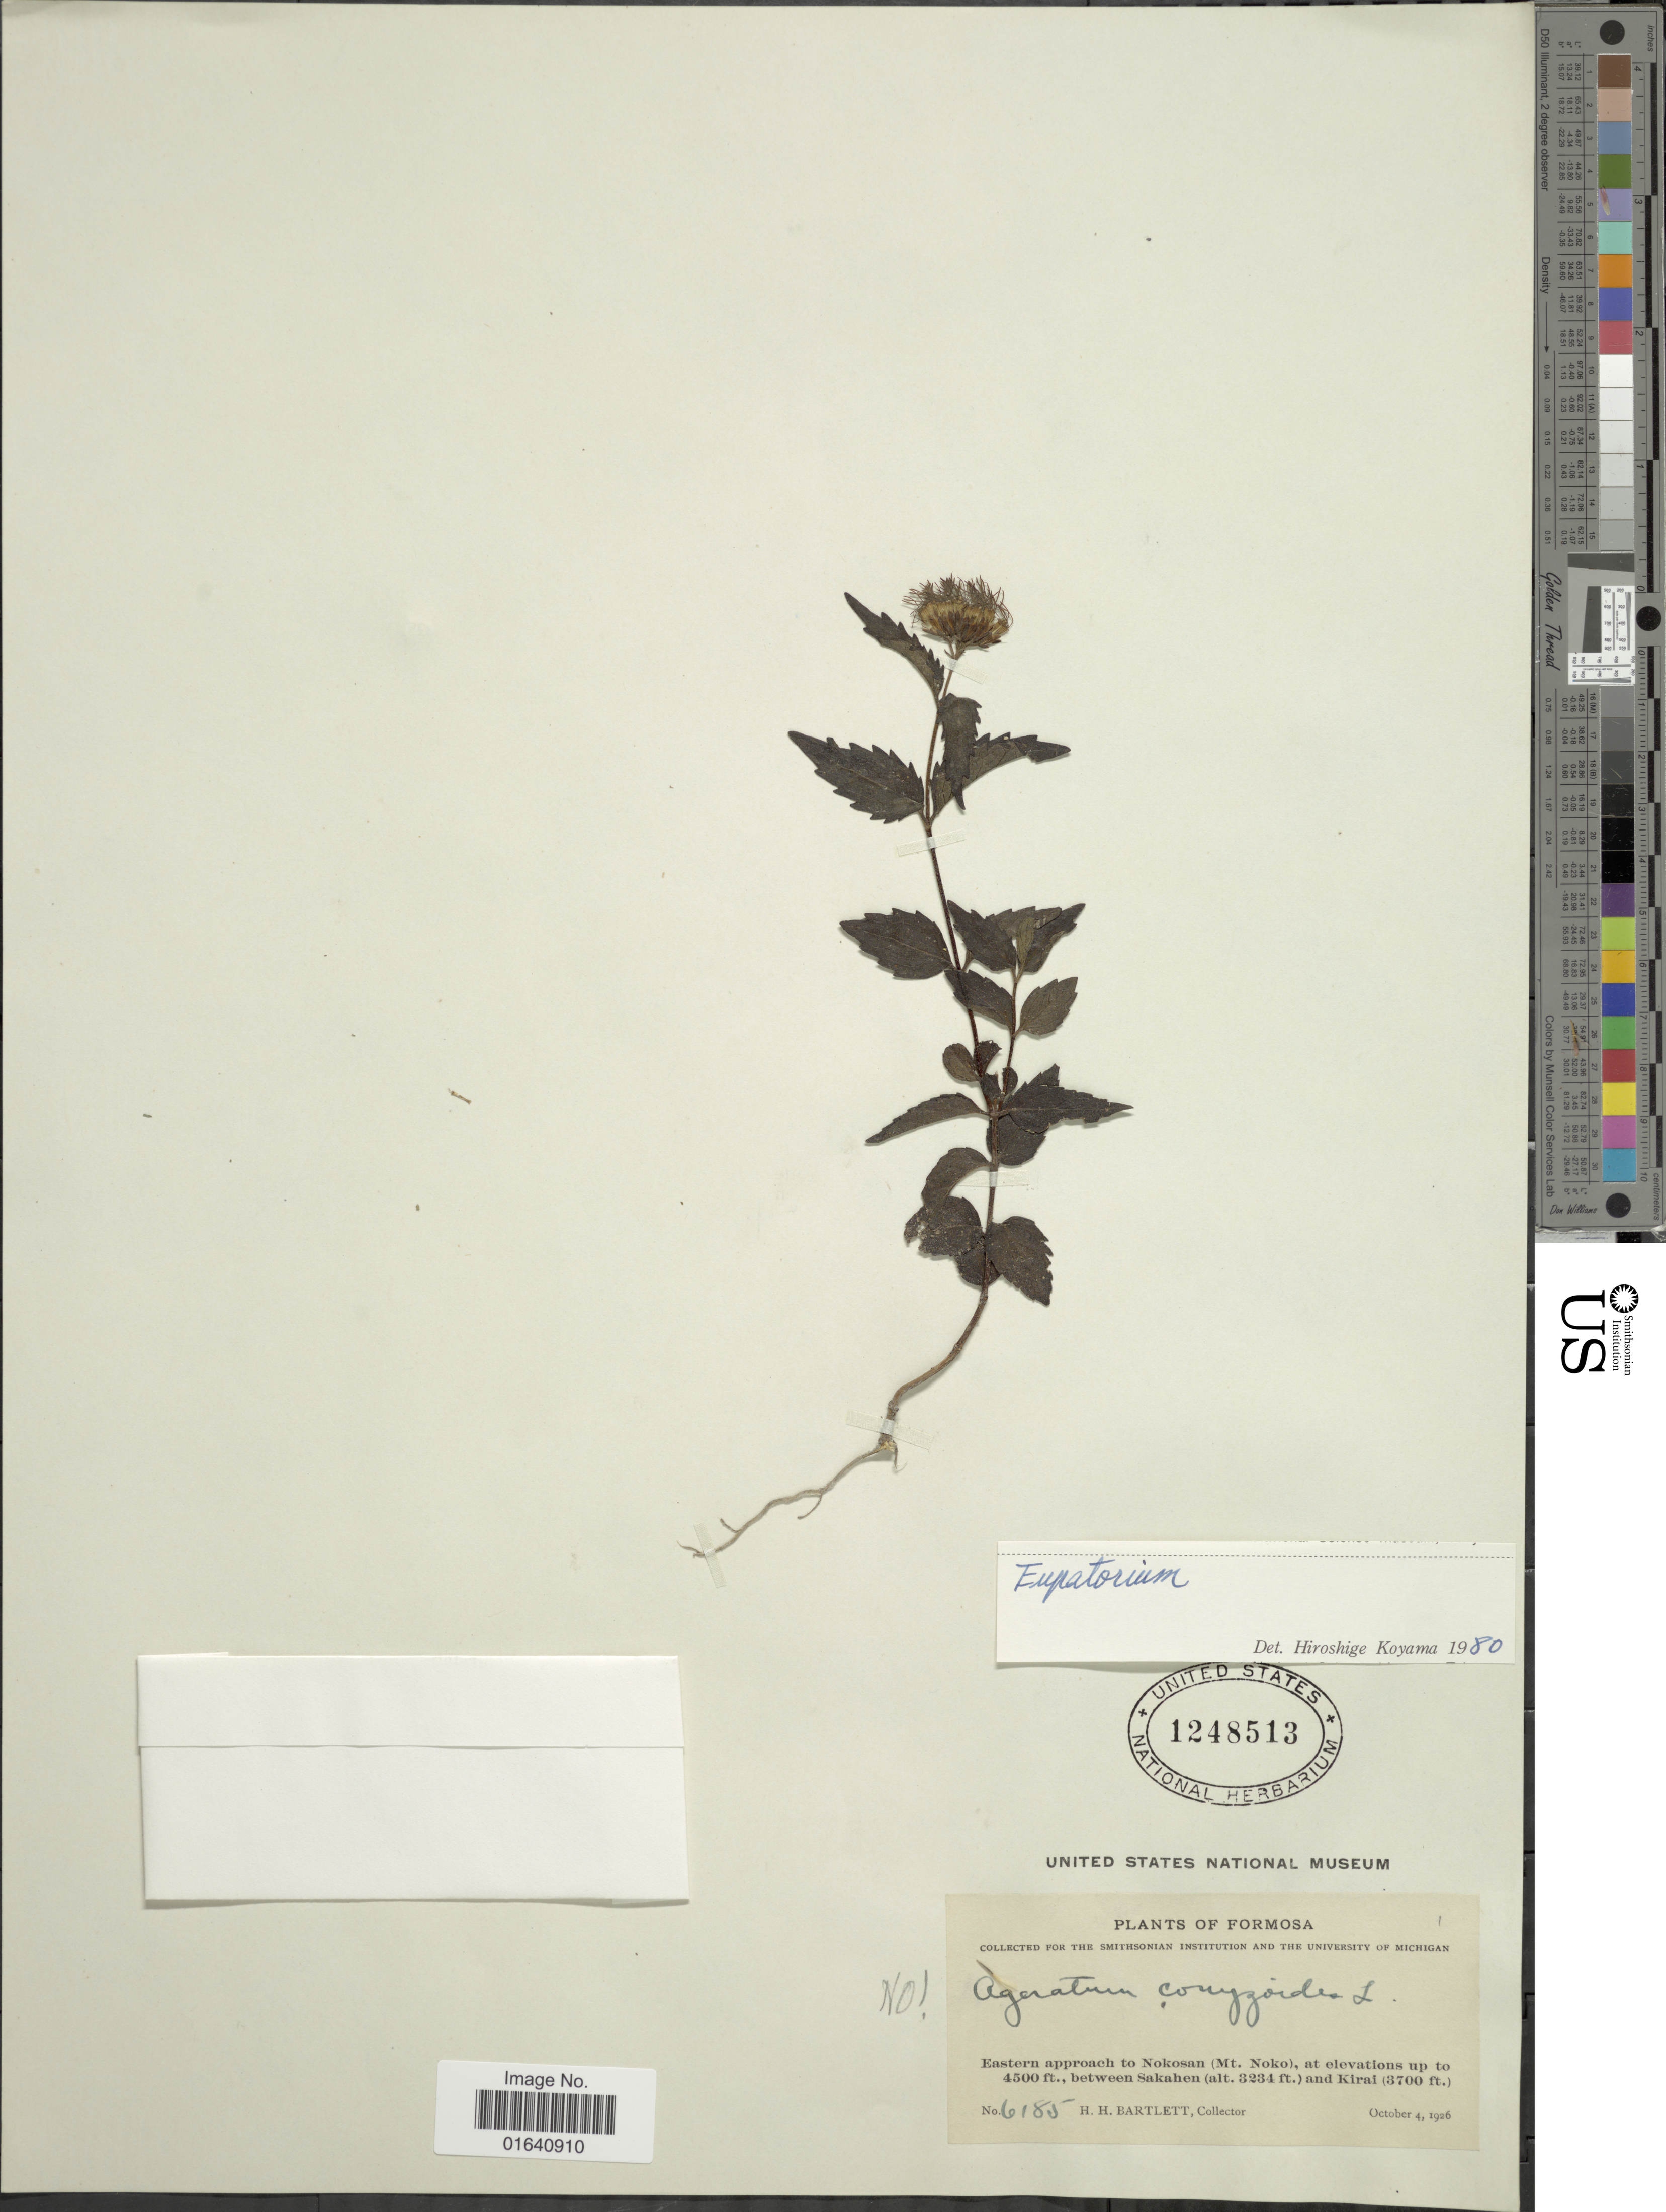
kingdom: Plantae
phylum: Tracheophyta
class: Magnoliopsida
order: Asterales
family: Asteraceae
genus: Eupatorium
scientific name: Eupatorium sp.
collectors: H. H. Bartlett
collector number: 6185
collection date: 1926-10-04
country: Taiwan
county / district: Hualien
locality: Formosa, Eastern approach to Nokosan (Mt. Noko), at elevations up to 4500 ft., between Sakahen and Kirai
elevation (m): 986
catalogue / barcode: US 1248513